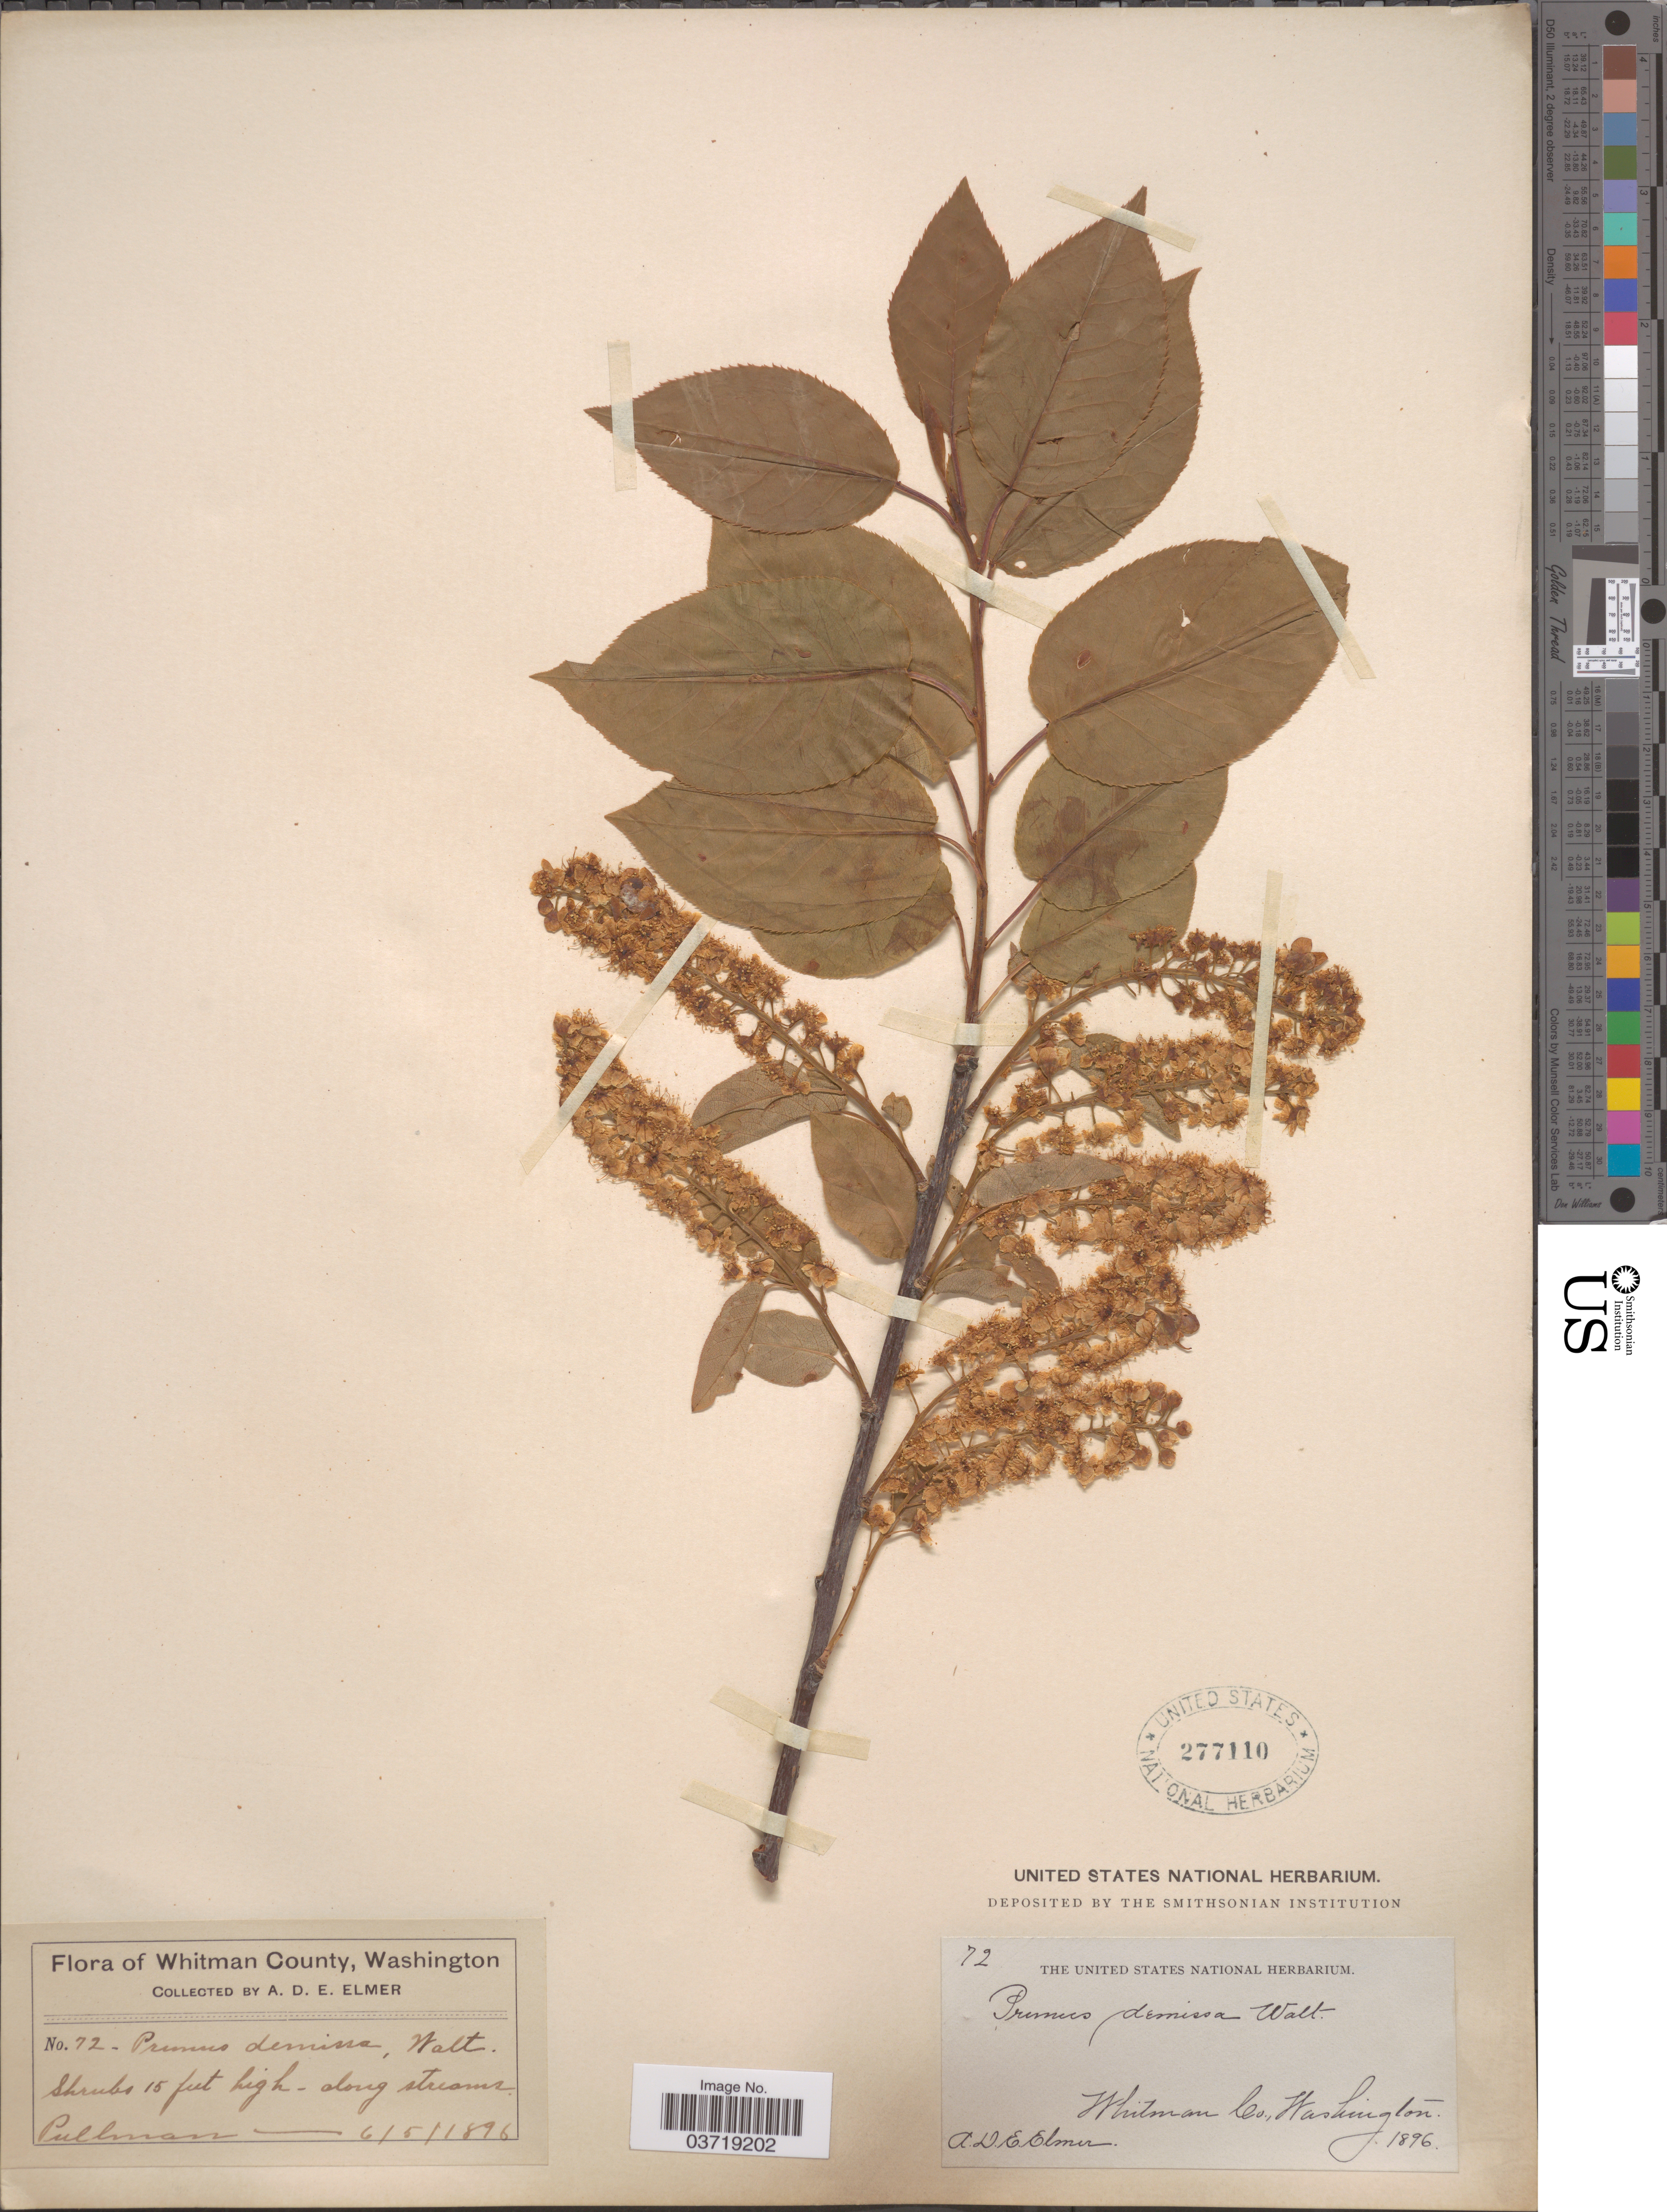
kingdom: Plantae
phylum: Tracheophyta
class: Magnoliopsida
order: Rosales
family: Rosaceae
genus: Prunus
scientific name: Prunus virginiana var. demissa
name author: (Nutt.) Torr.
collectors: A. D. E. Elmer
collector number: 72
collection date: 1896-06-05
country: United States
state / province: Washington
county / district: Whitman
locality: Whitman County. Along streams. Pullman.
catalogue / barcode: US 277110